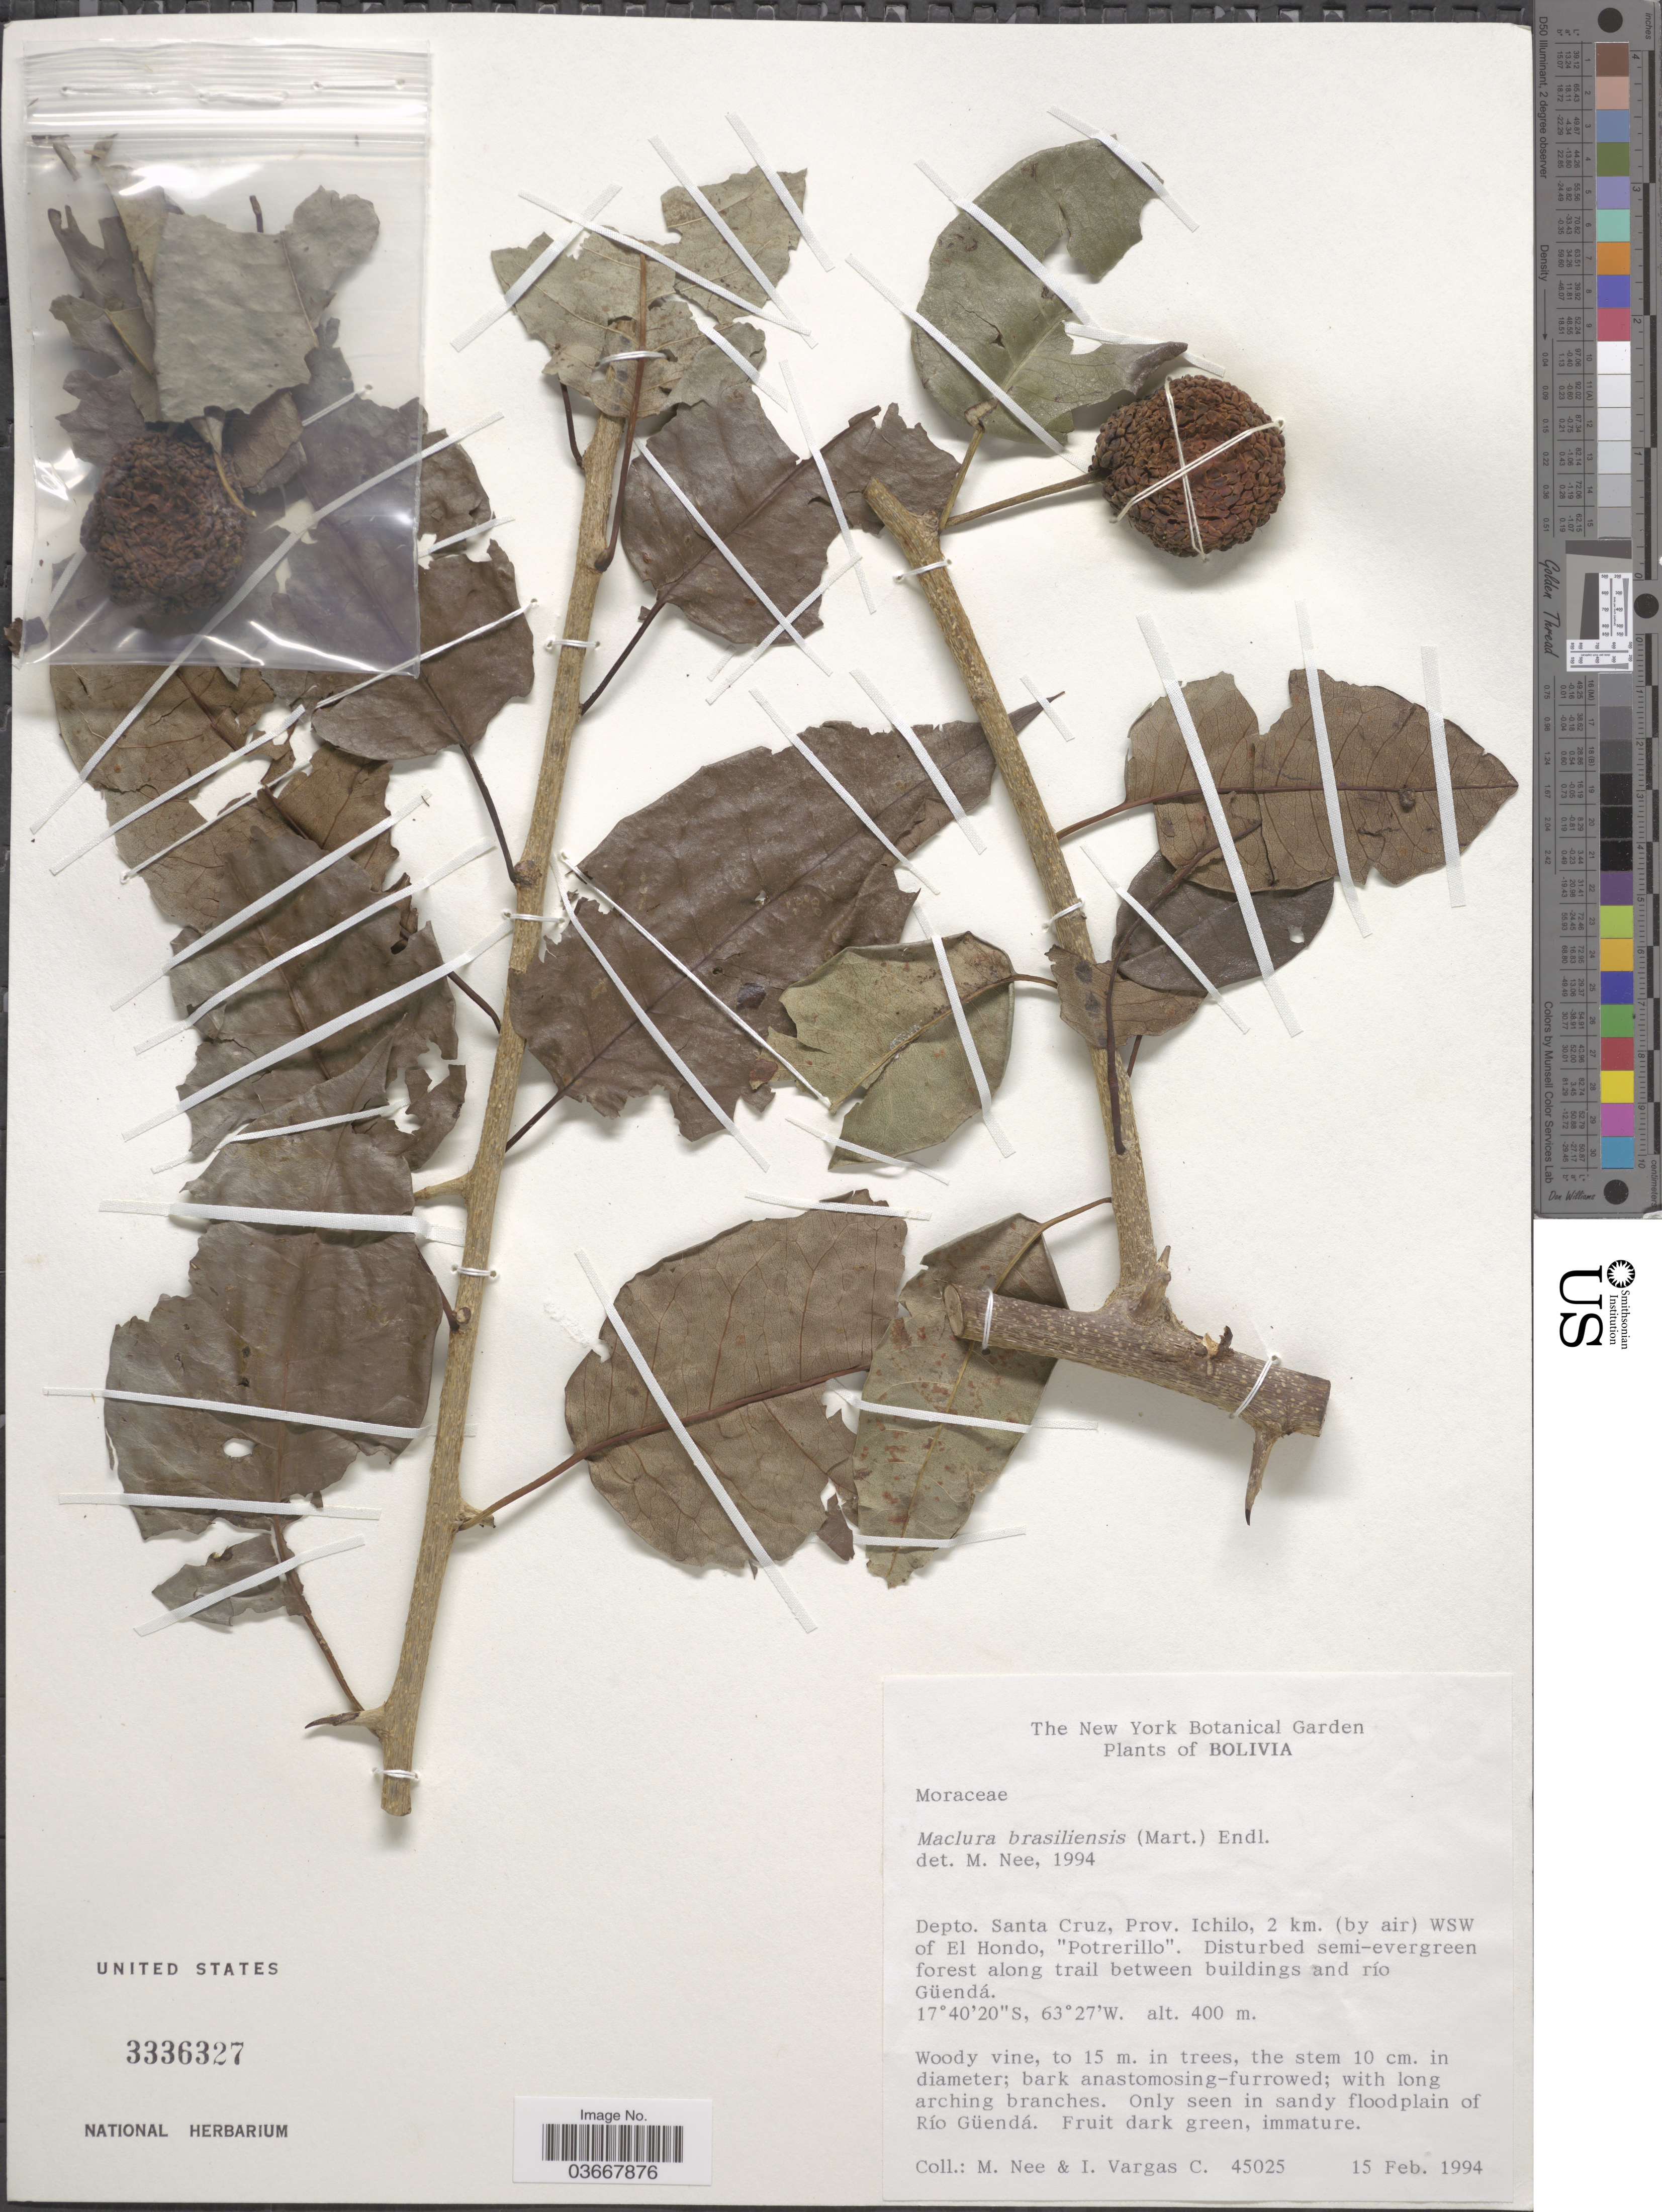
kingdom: Plantae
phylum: Tracheophyta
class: Magnoliopsida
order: Rosales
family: Moraceae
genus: Maclura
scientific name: Maclura brasiliensis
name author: Endl.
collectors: M. Nee & I. Vargas C.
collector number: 45025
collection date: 1994-02-15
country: Bolivia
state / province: Santa Cruz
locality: Depto. Santa Cruz, Prov. Ichilo, 2 km. (by air) WSW of El Hondo, "Potrerillo". Disturbed semi-evergreen forest along trail between buildings and río Güenda.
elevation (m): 400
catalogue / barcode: US 3336327